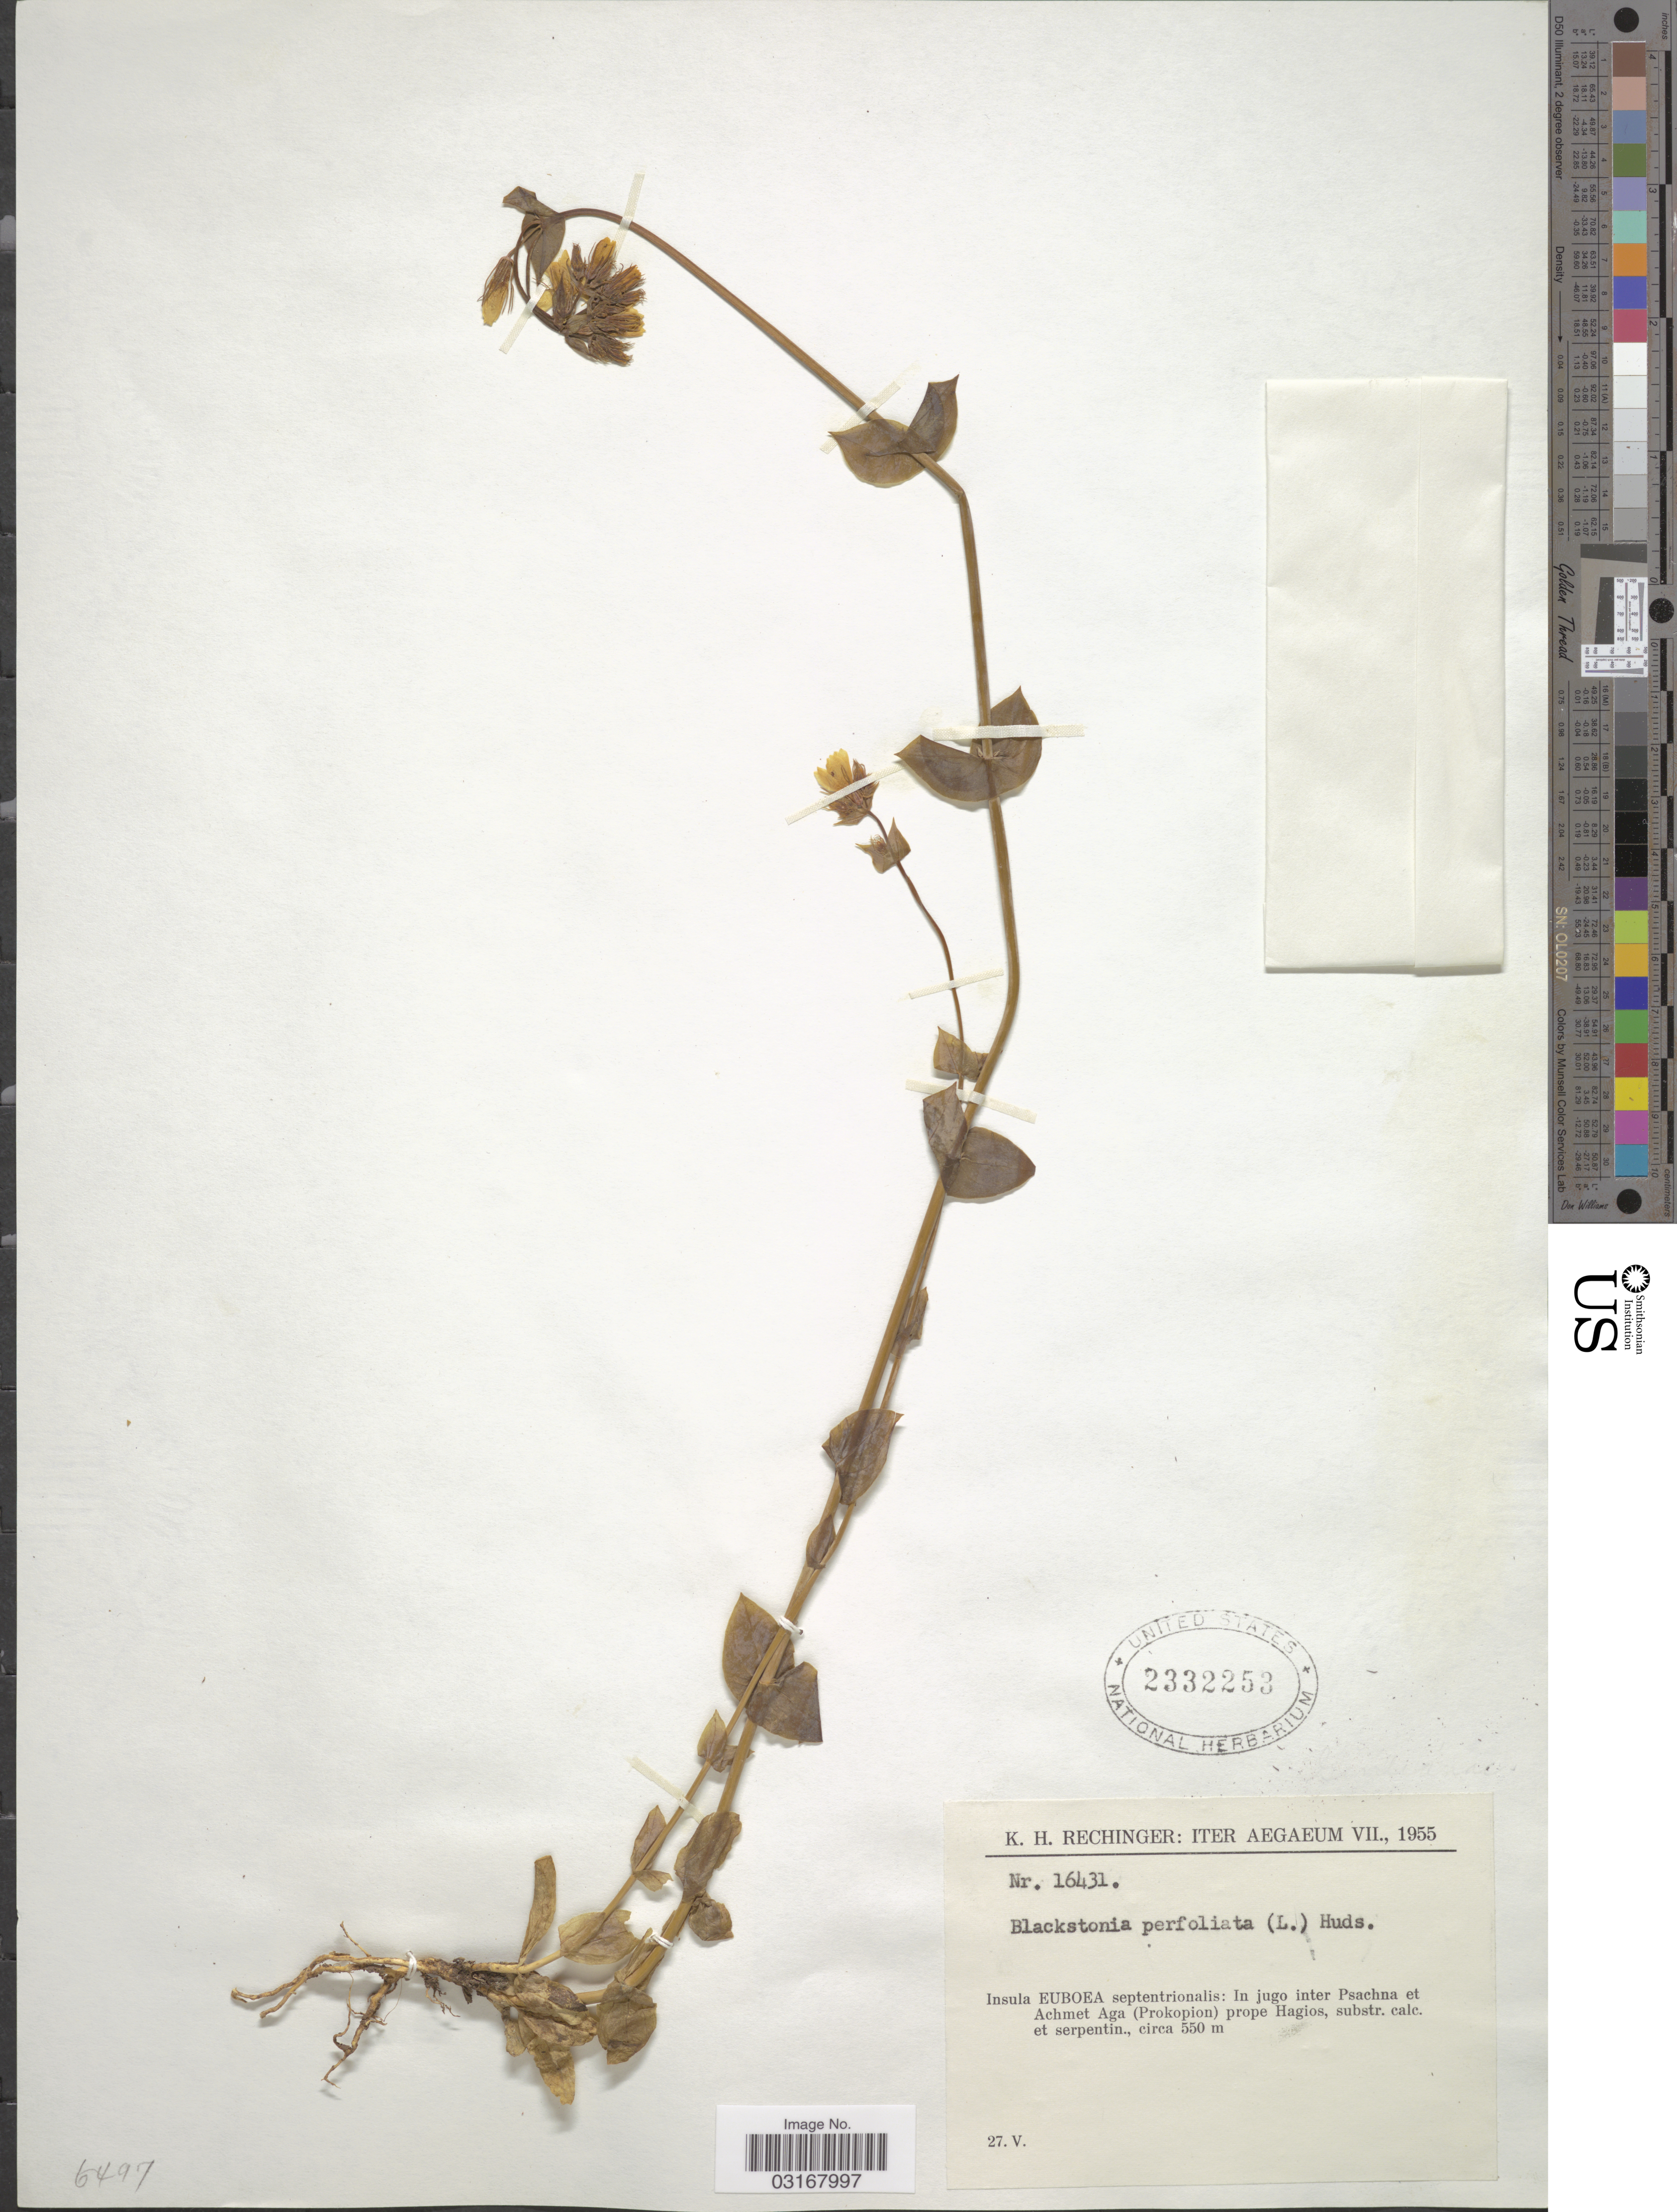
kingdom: Plantae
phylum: Tracheophyta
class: Magnoliopsida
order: Gentianales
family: Gentianaceae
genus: Chlora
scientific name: Chlora perfoliata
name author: (L.) L.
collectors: K. H. Rechinger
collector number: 16431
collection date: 1955-05-27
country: Greece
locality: Insula EUBOEA septentrionalis: In jugo inter Psachna et Achmet Aga (Prokopion) prope Hagios, substr. calc. et serpentin.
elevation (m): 550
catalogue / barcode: US 2332253